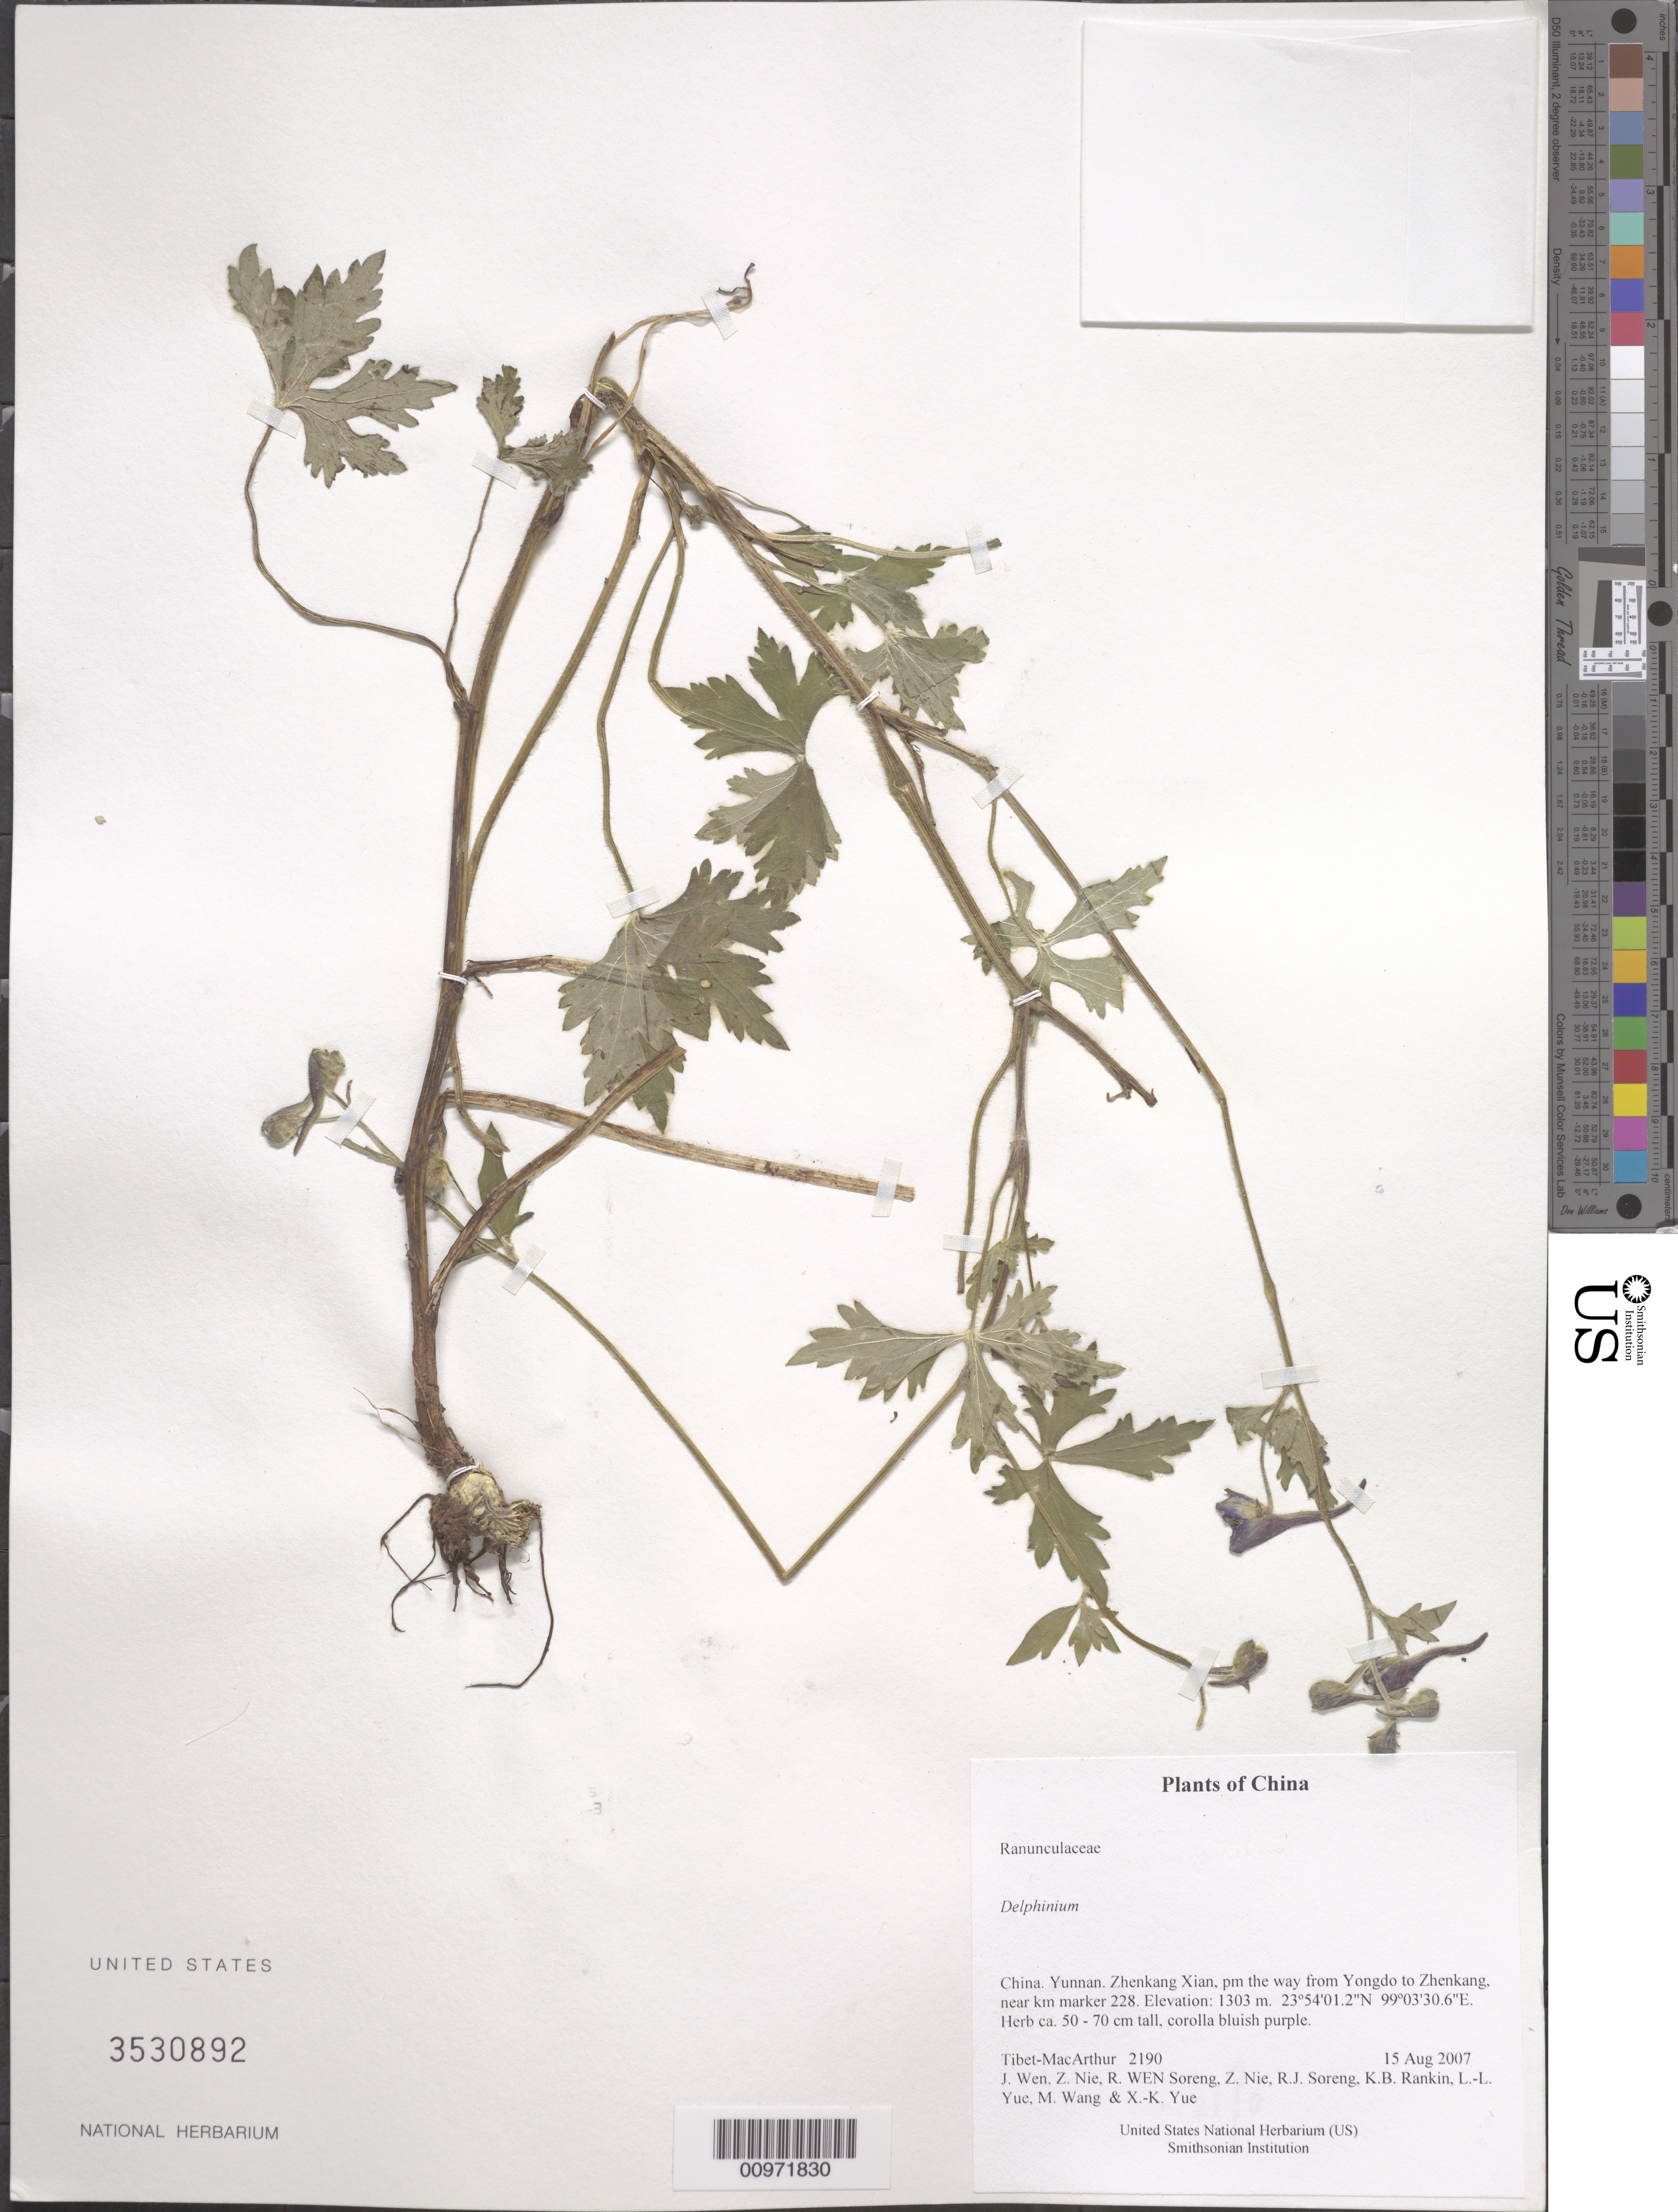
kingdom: Plantae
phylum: Tracheophyta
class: Magnoliopsida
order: Ranunculales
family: Ranunculaceae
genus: Delphinium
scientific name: Delphinium sp.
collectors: Tibet-MacArthur, J. Wen, Z. Nie, R. J. Soreng, K. Rankin, L. Yue, M. Wang & X. Yue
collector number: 2190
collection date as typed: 15 Aug 2007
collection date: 2007-08-15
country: China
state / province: Yunnan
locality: Zhenkang Xian, pm the way from Yongdo to Zhenkang, near km marker 228.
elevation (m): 1303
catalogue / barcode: US 3530892